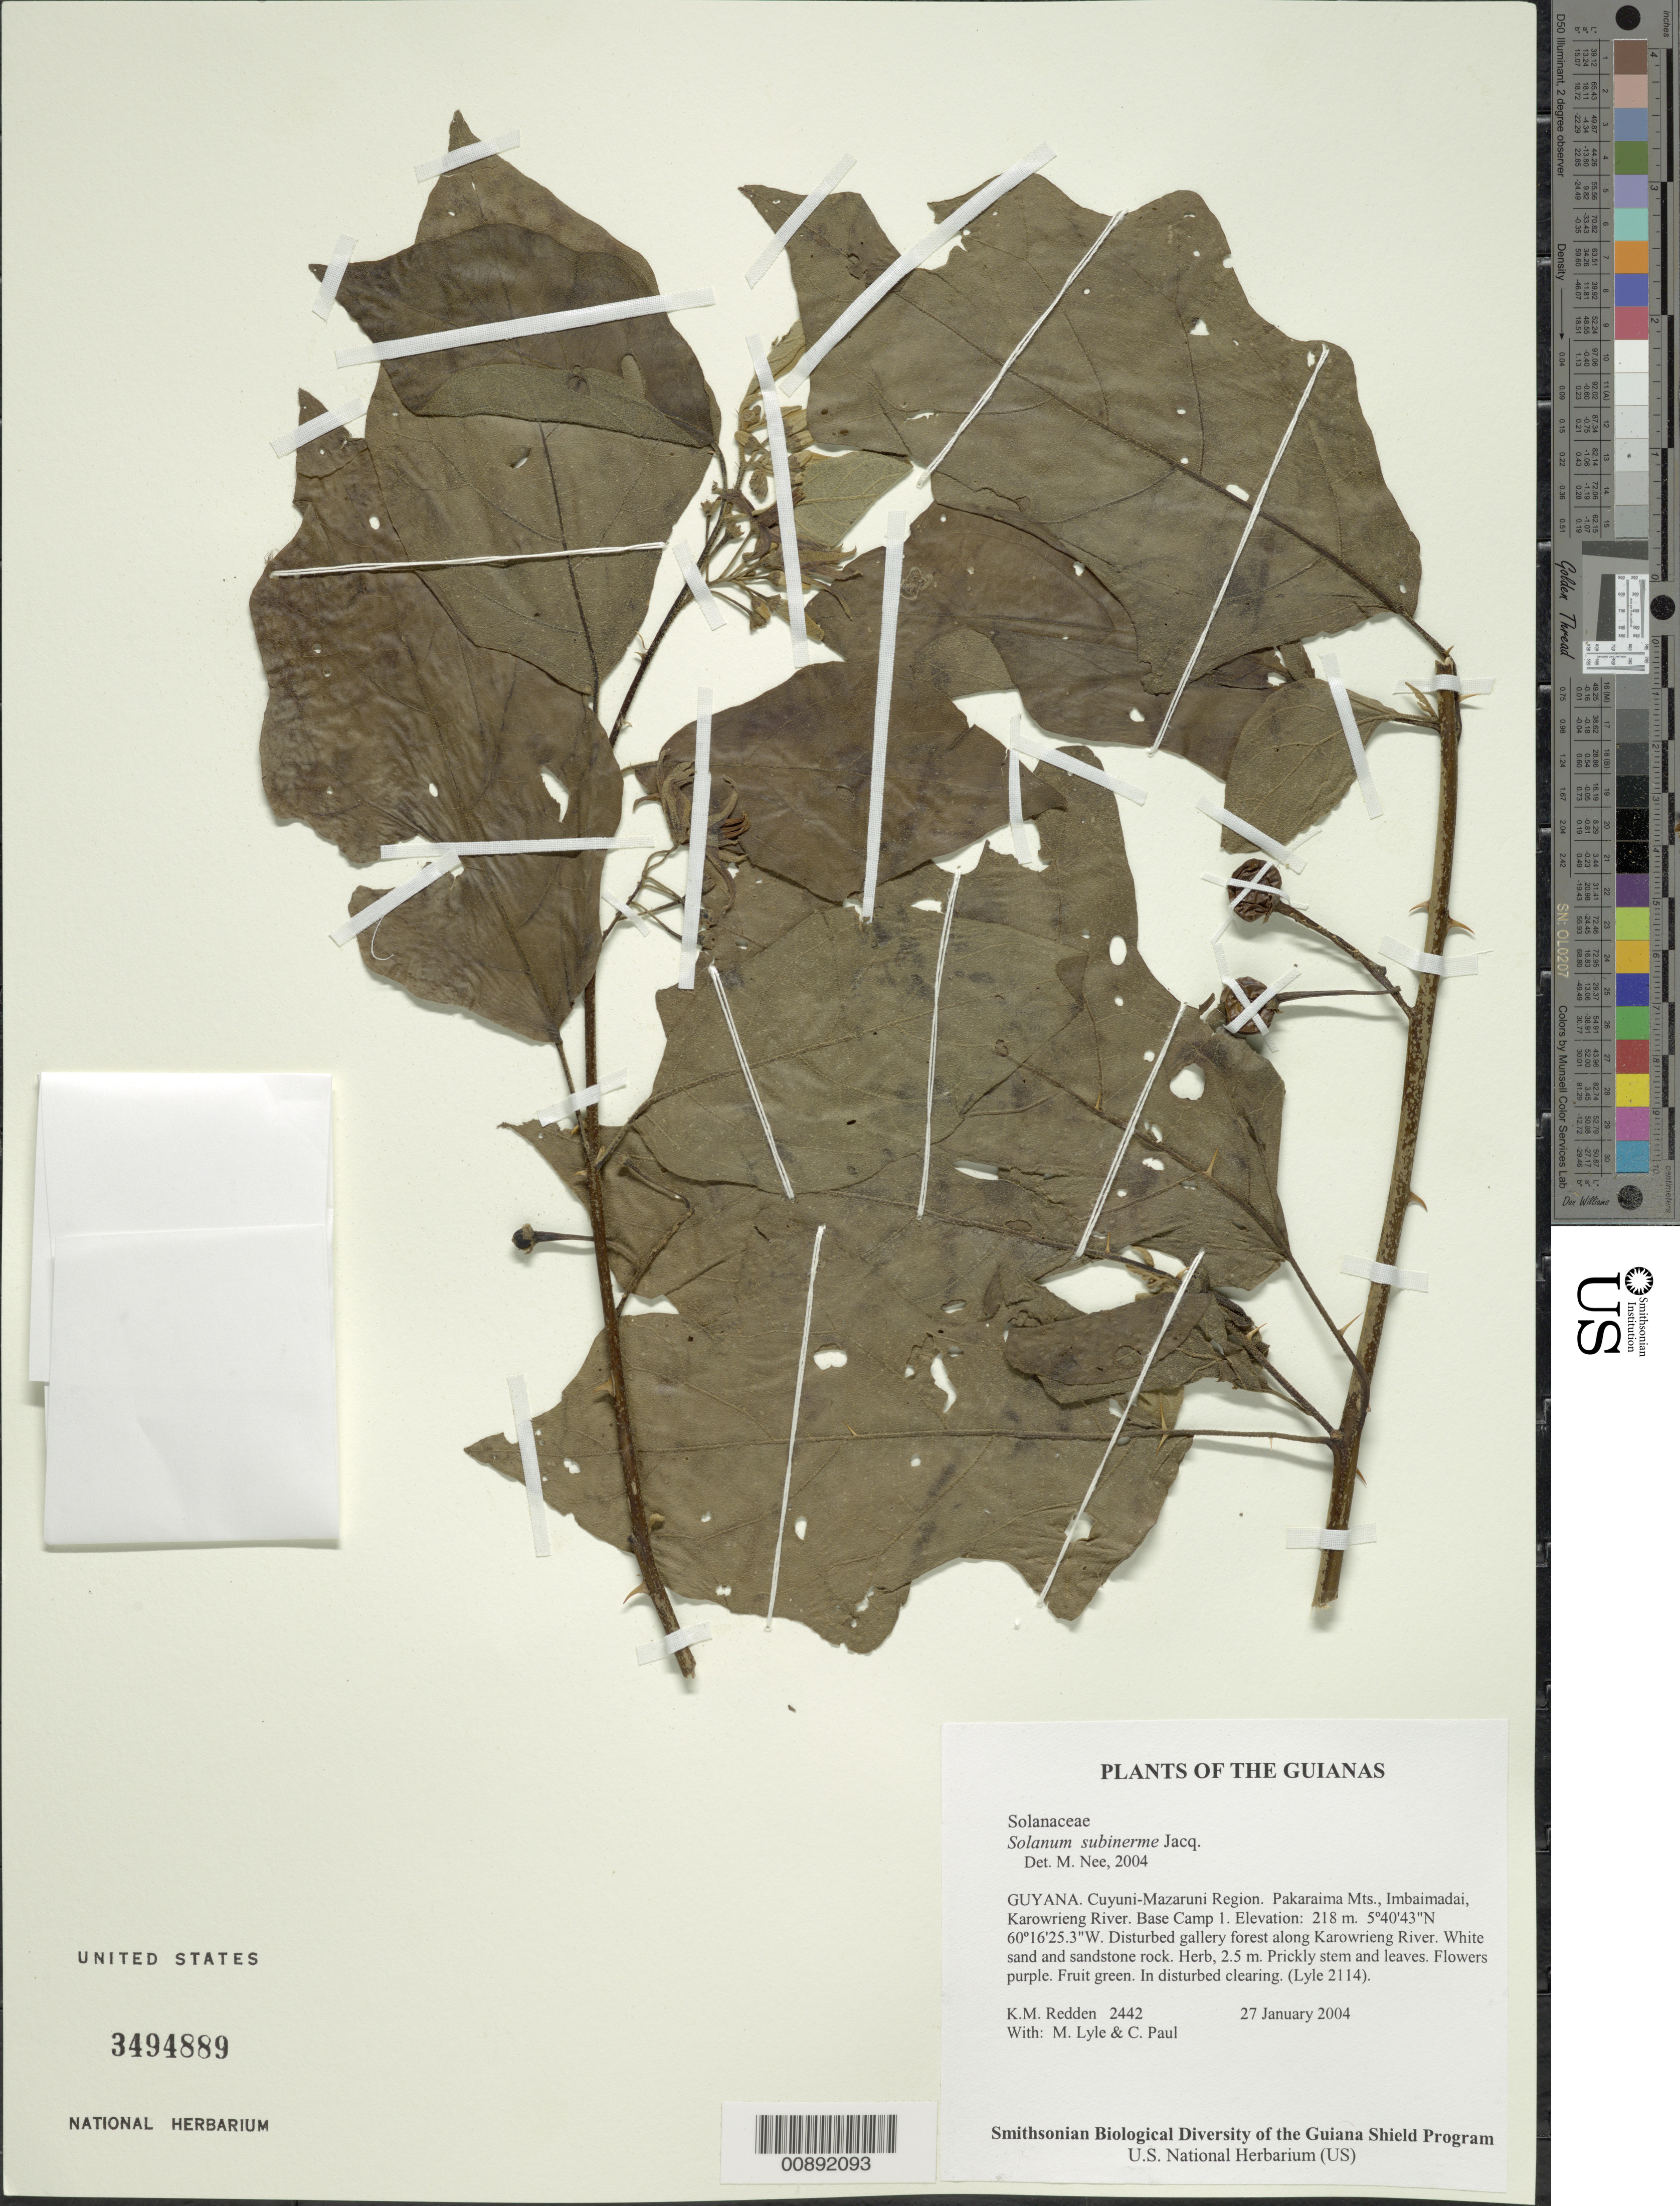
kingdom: Plantae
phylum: Tracheophyta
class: Magnoliopsida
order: Solanales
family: Solanaceae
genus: Solanum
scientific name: Solanum subinerme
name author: Jacq.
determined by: Nee, Michael H.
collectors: K. M. Redden, M. Lyle & C. Paul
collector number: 2442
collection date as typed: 27 January 2004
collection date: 2004-01-27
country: Guyana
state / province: Cuyuni-Mazaruni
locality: Pakaraima Mts., Imbaimadai, Karowrieng River. Base Camp 1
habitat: Disturbed gallery forest along Karowrieng River. White sand and sandstone rock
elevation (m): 218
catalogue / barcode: US 3494889